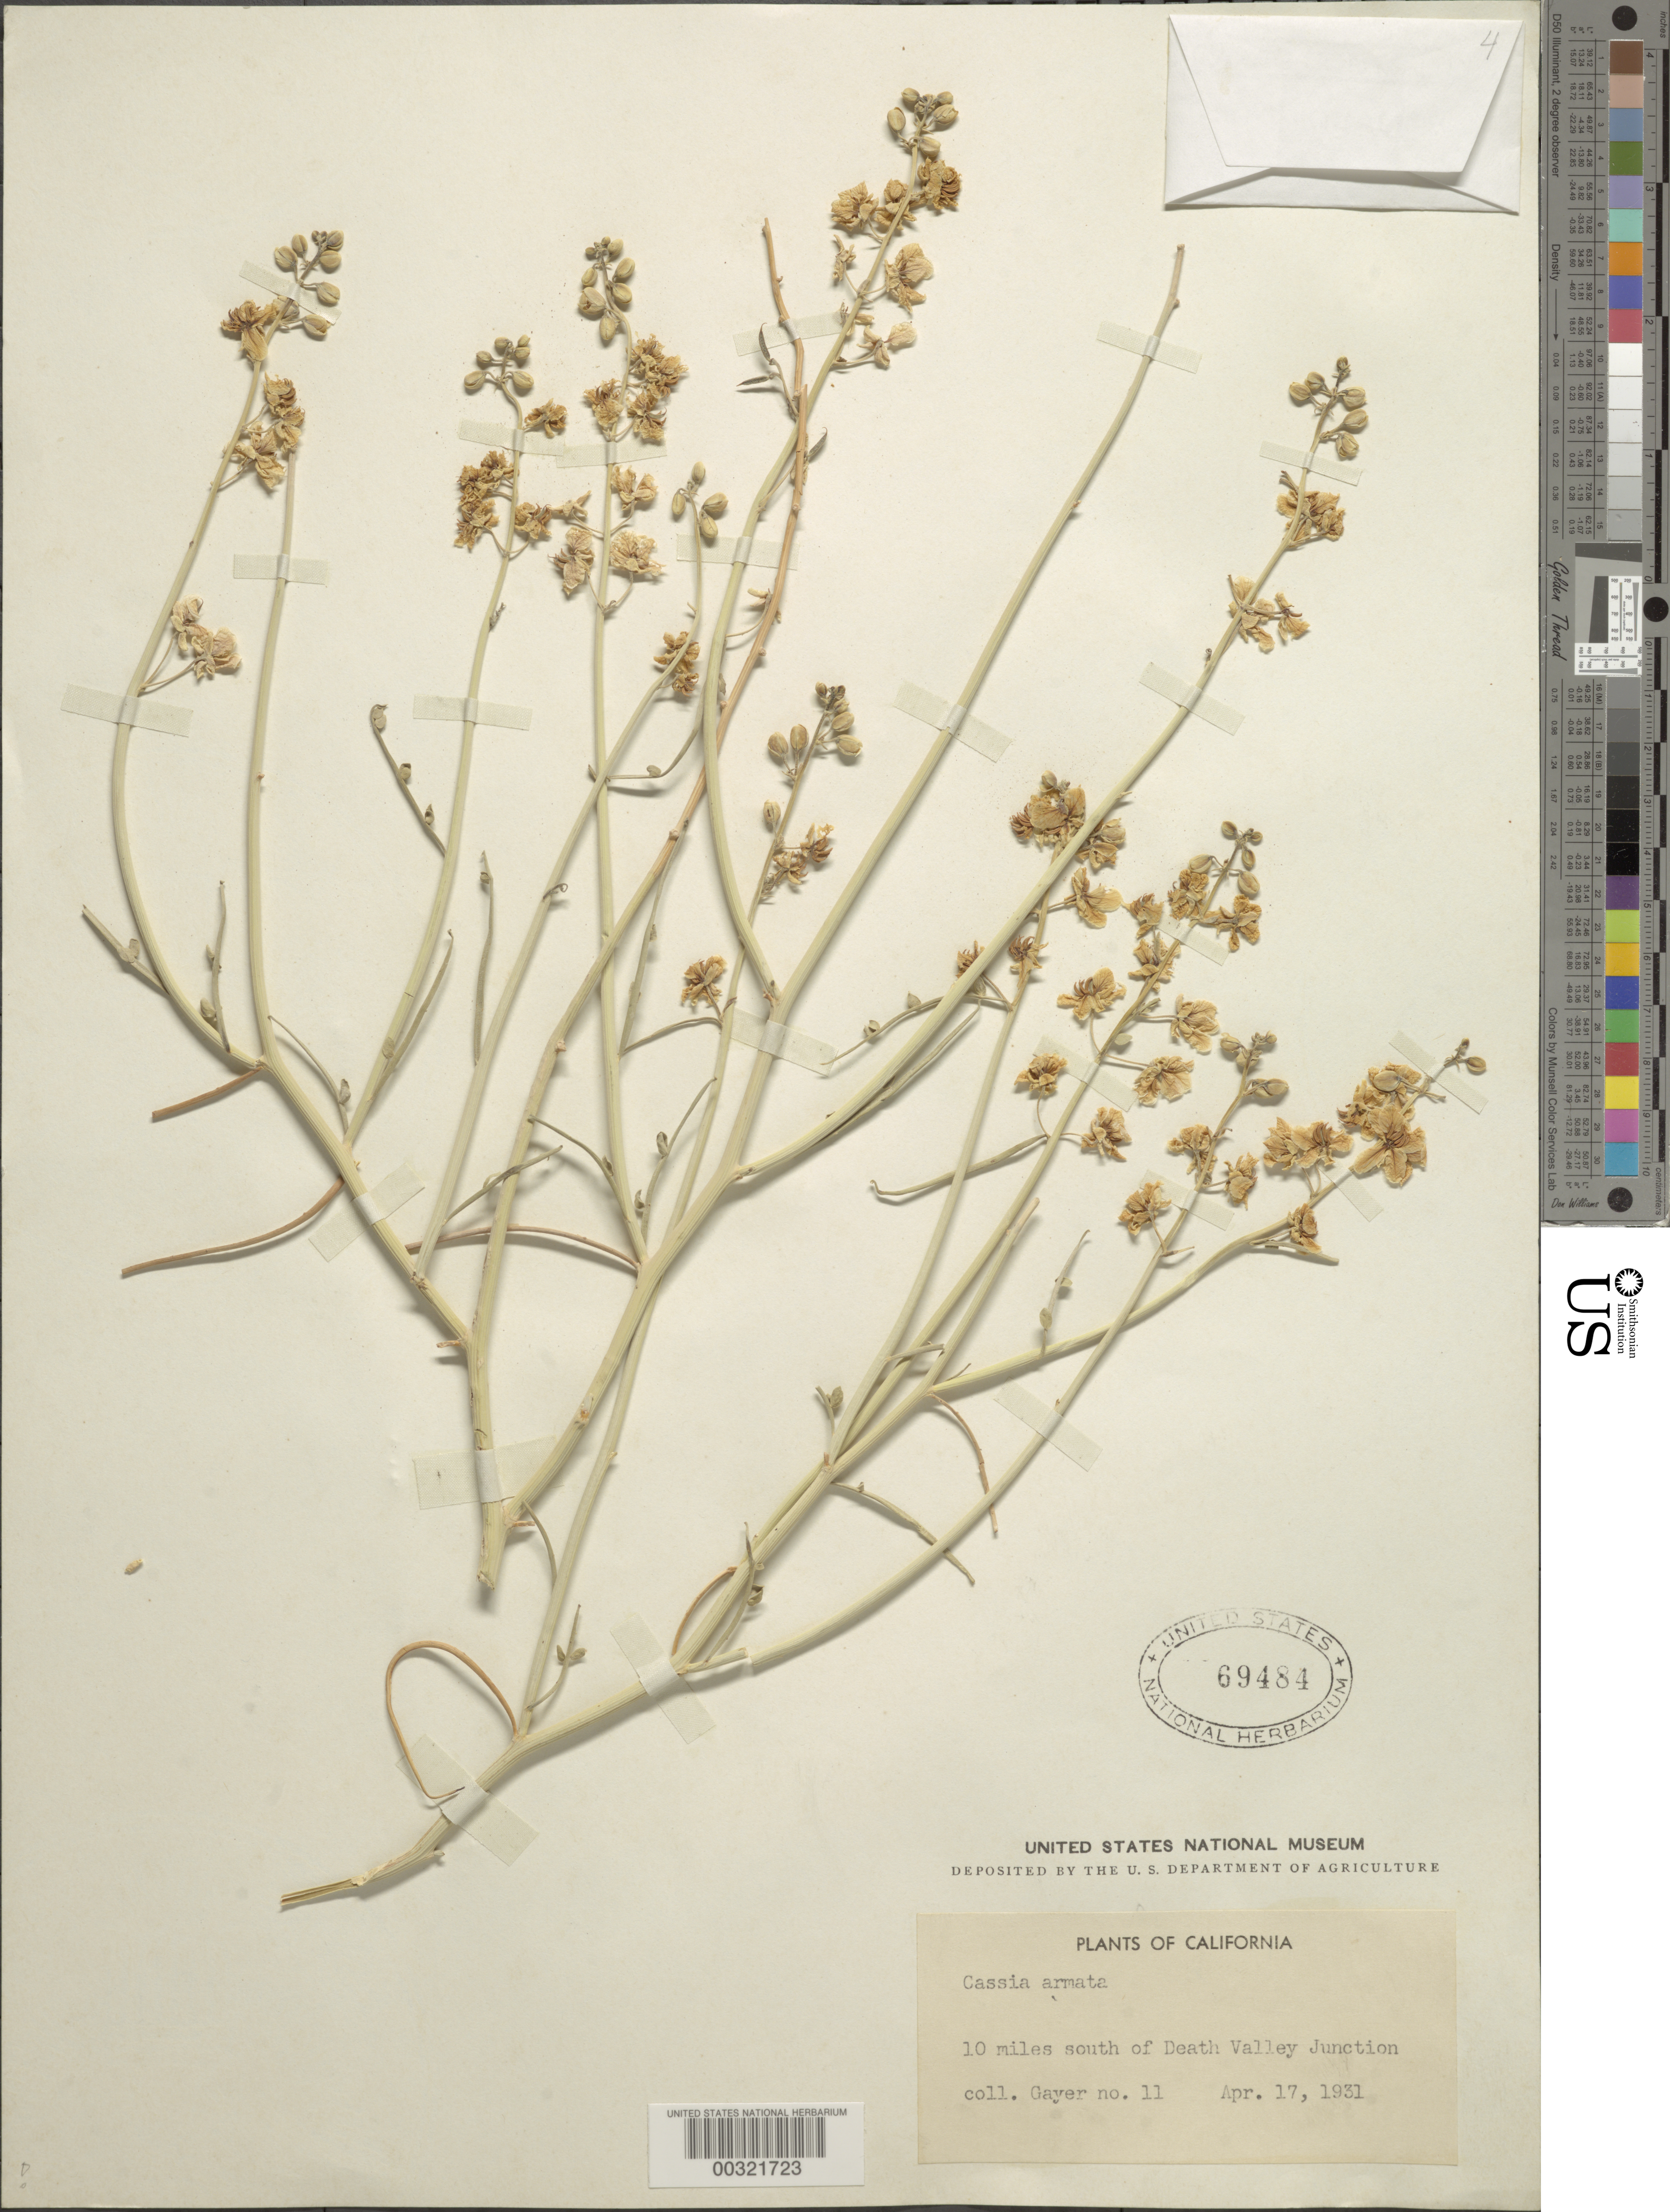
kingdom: Plantae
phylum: Tracheophyta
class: Magnoliopsida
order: Fabales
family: Fabaceae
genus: Senna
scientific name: Senna armata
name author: (S. Watson) H.S. Irwin & Barneby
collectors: -. Gayer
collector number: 11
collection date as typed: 17 Apr 1931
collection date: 1931-04-17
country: United States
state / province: California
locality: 10 mi s of death valley junction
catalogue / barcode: US 69484